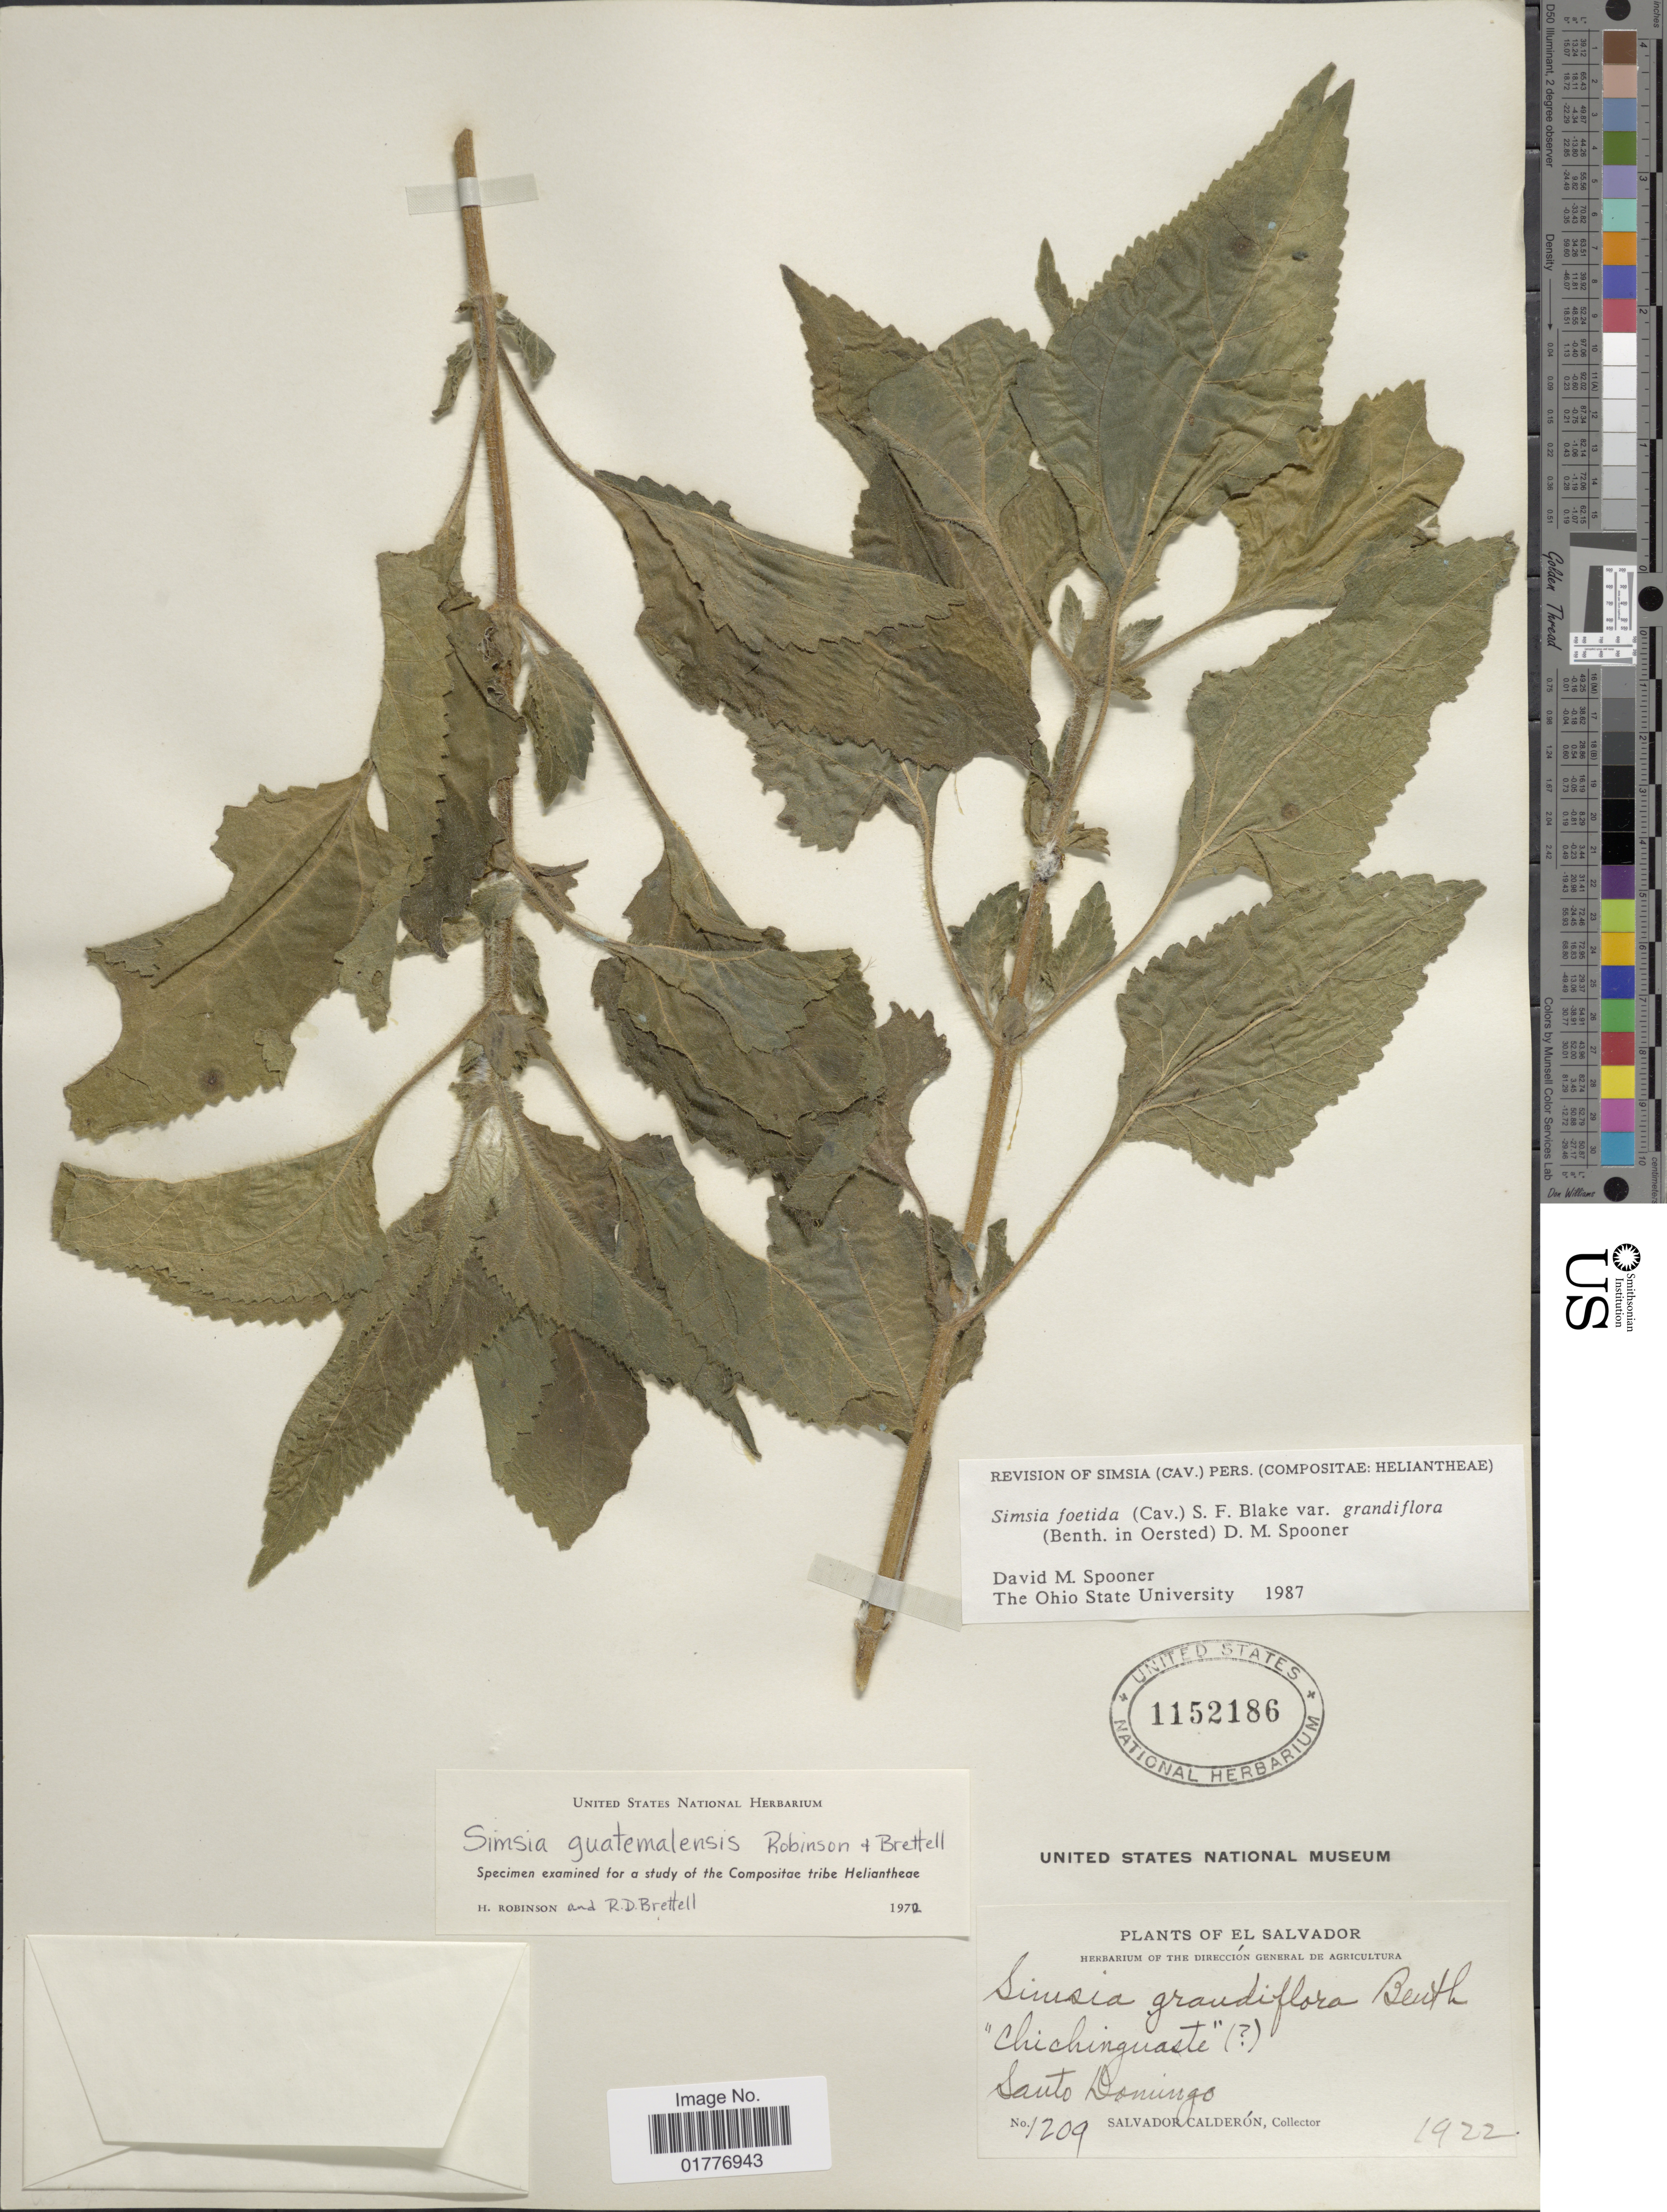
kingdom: Plantae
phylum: Tracheophyta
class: Magnoliopsida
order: Asterales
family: Asteraceae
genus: Simsia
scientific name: Simsia foetida var. grandiflora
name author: (Benth.) D.M. Spooner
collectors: S. Calderón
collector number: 1209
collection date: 1922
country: El Salvador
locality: Santo Domingo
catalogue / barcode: US 1152186